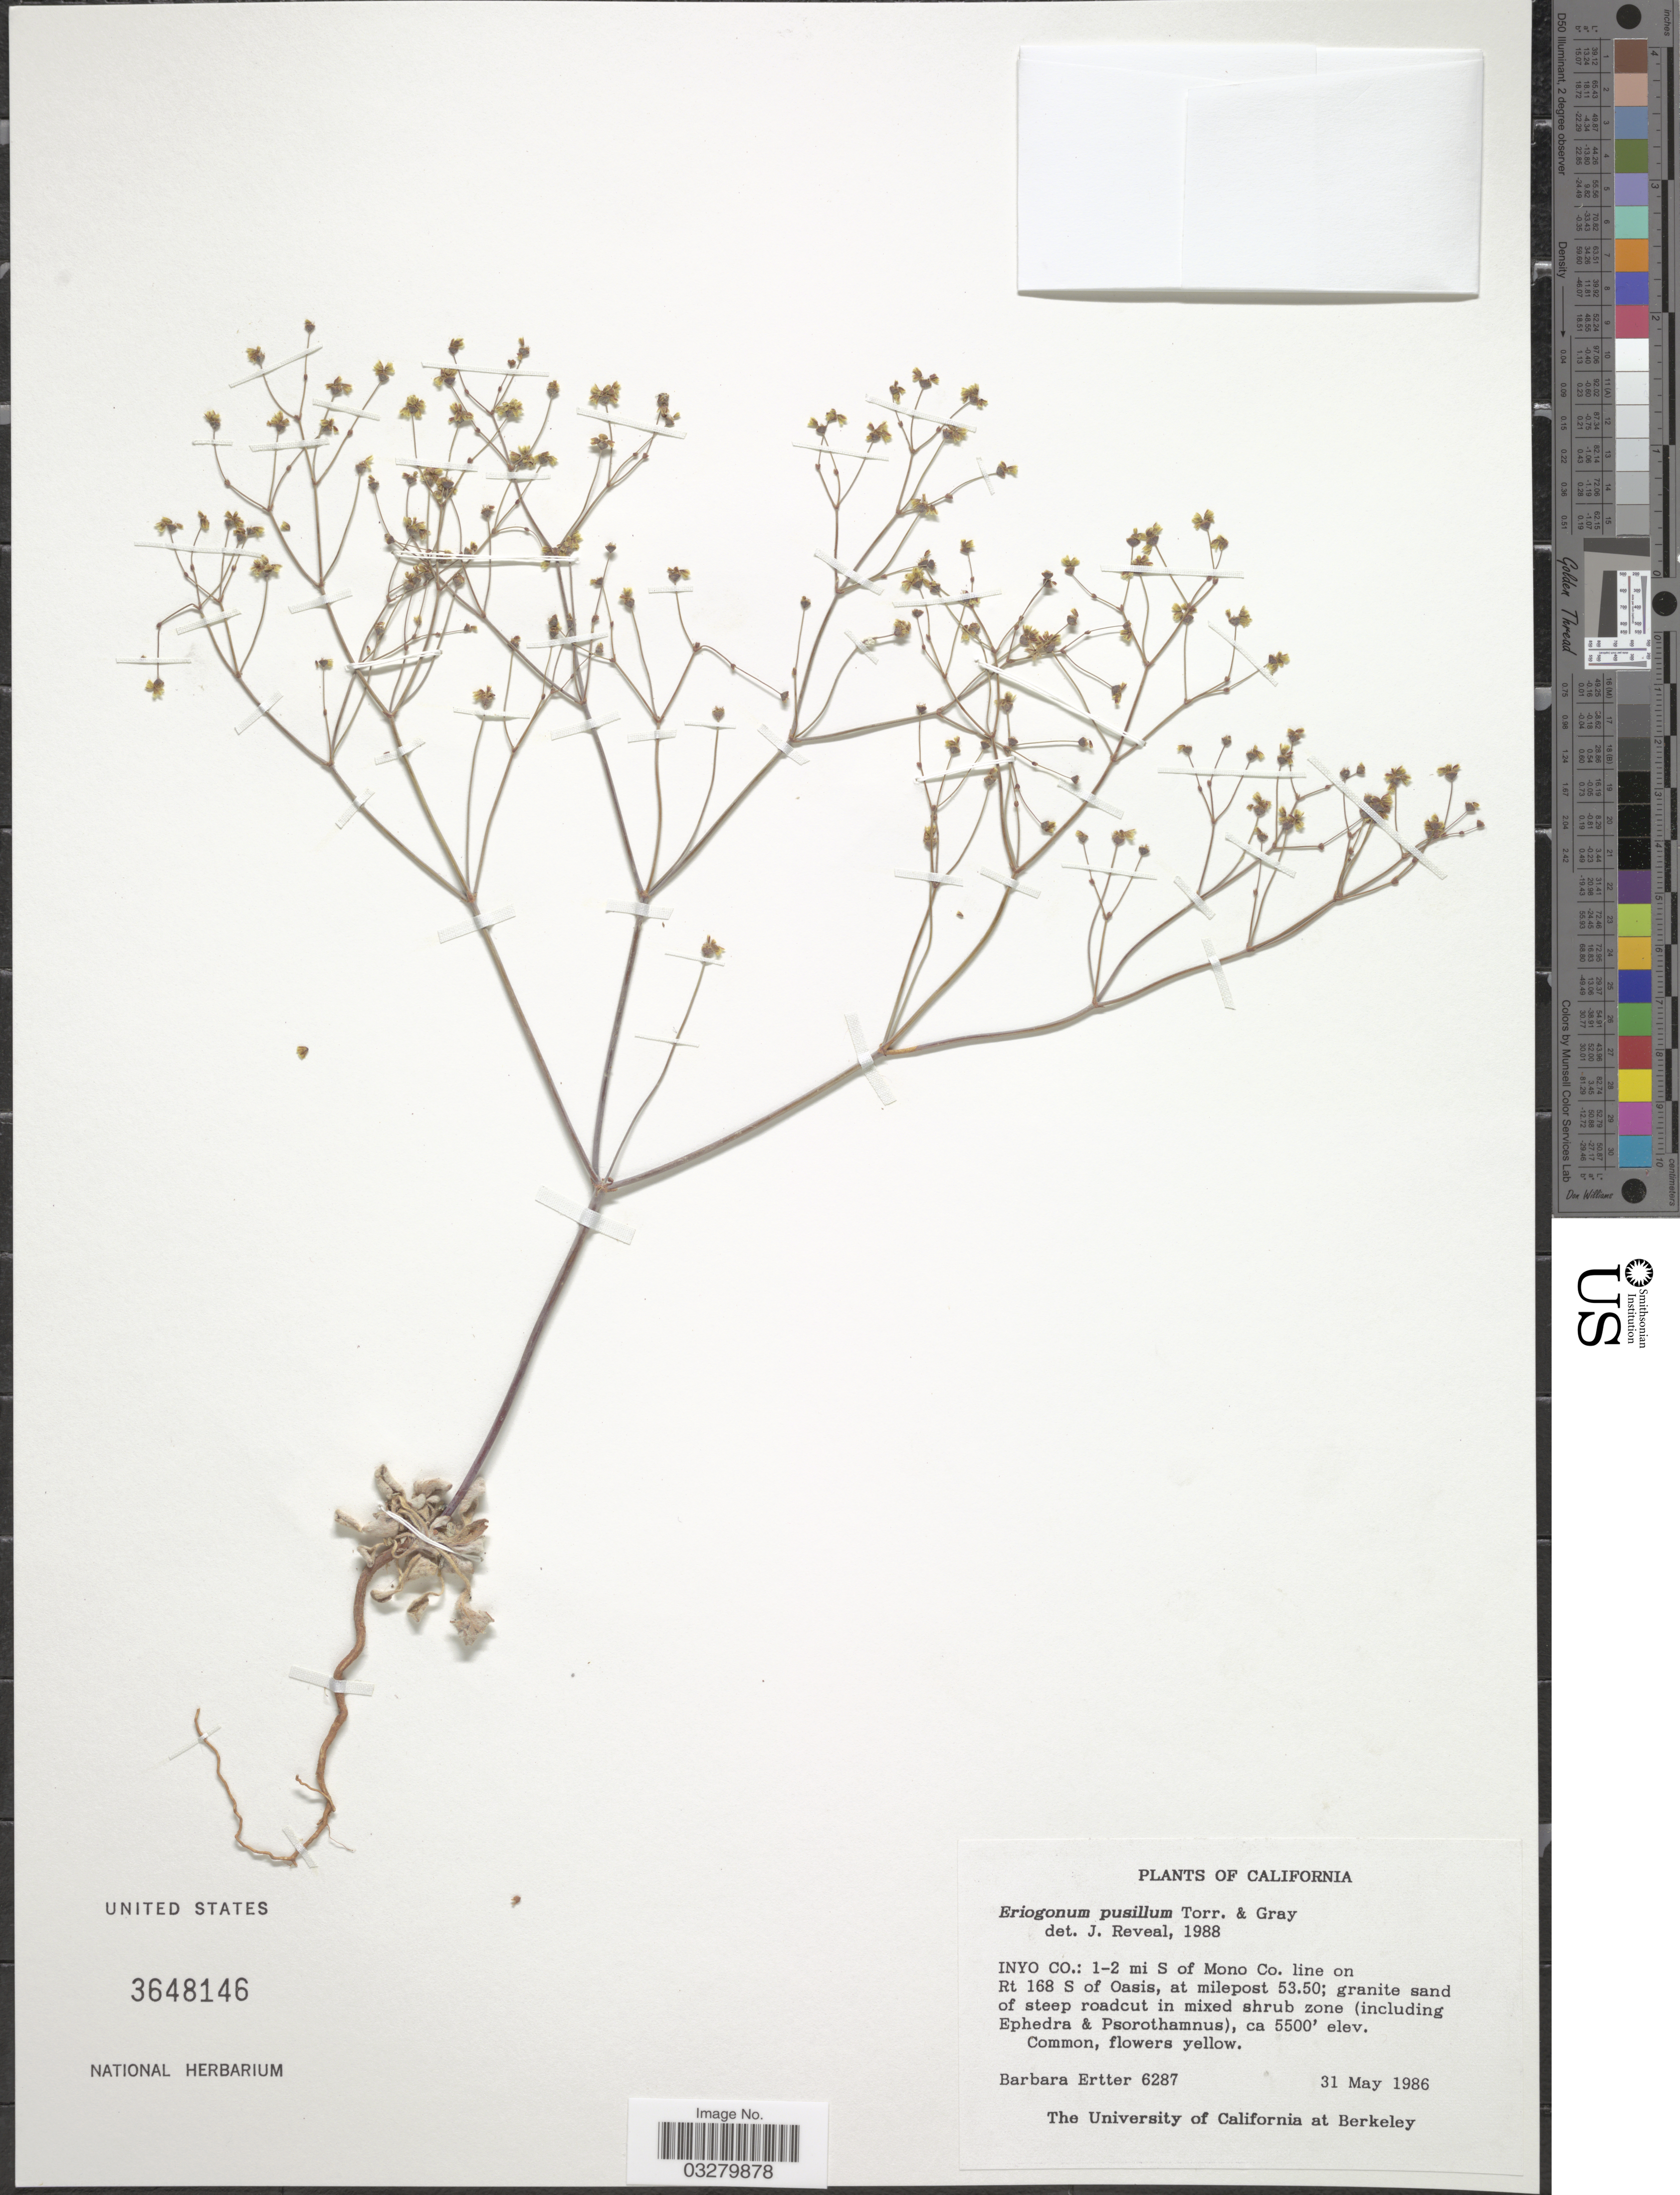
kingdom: Plantae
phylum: Tracheophyta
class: Magnoliopsida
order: Caryophyllales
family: Polygonaceae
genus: Eriogonum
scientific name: Eriogonum pusillum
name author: Torr. & A. Gray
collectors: B. Ertter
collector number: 6287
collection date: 1986-05-31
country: United States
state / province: California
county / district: Inyo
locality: Inyo Co.: 1-2 mi S of Mono Co. line on Rt 168 S of Oasis, at milepost 53.50.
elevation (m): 1676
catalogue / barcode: US 3648146